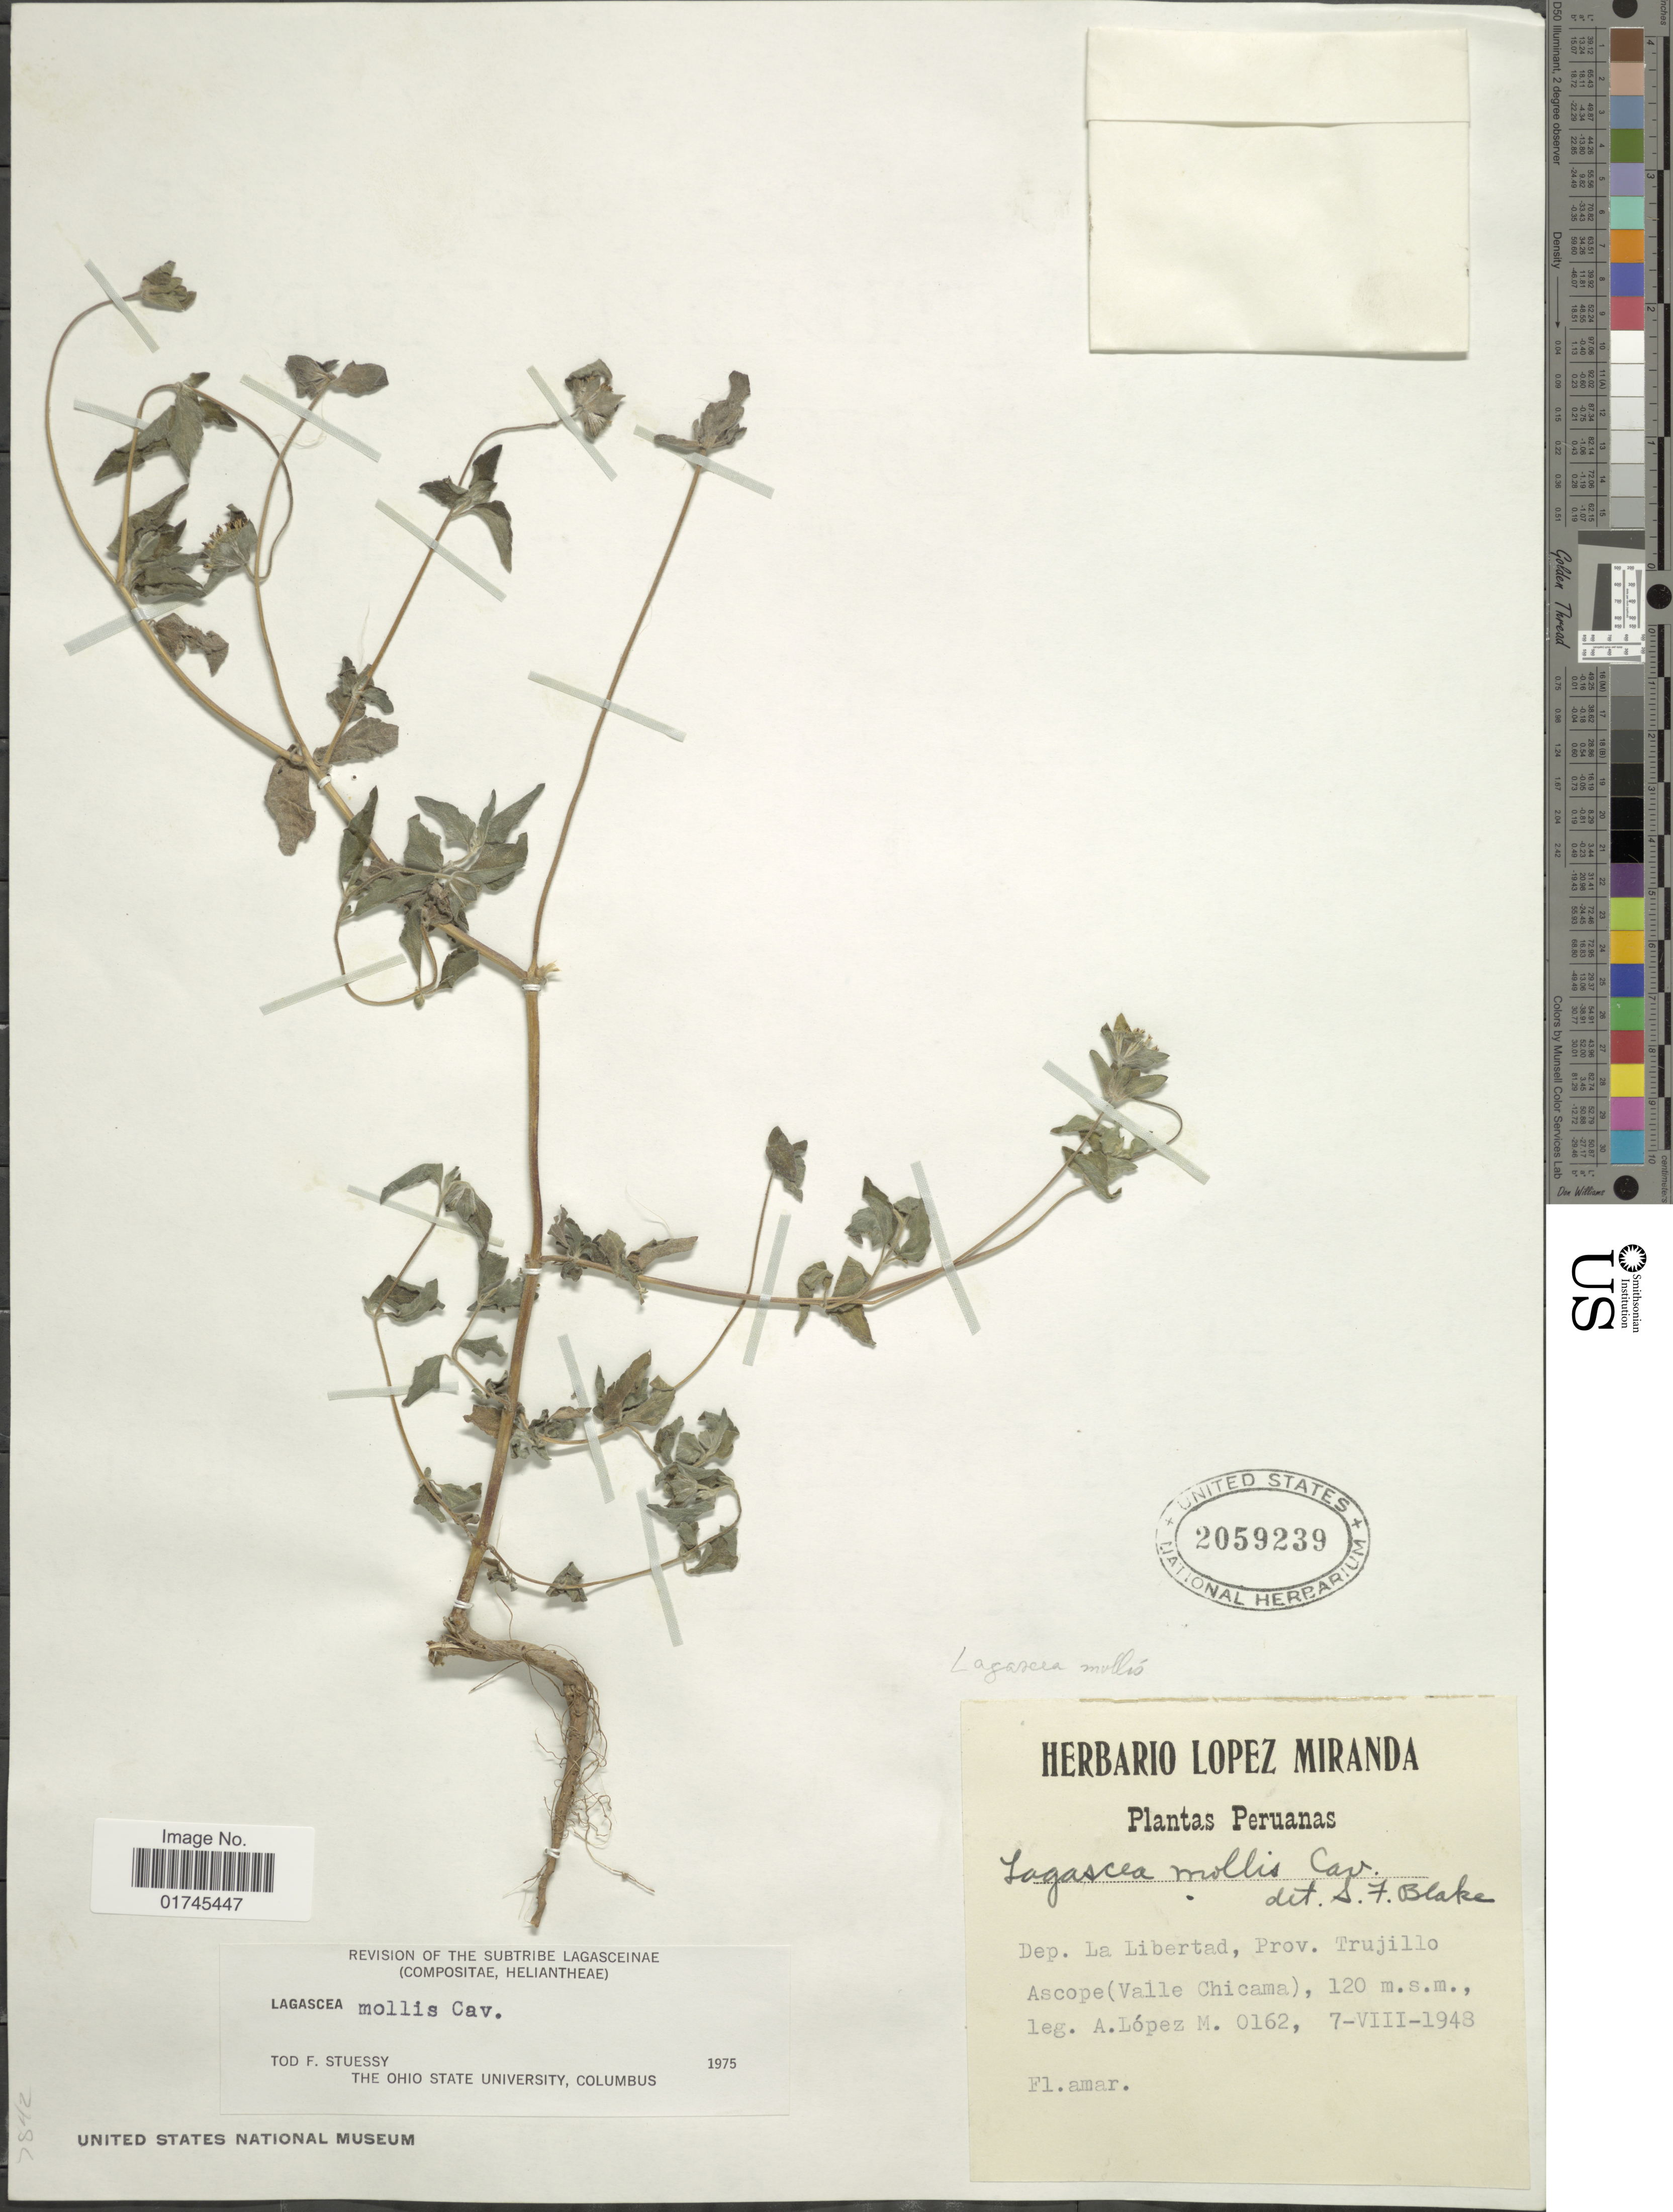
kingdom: Plantae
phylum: Tracheophyta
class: Magnoliopsida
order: Asterales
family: Asteraceae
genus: Lagascea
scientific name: Lagascea mollis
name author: Cav.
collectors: A. López M.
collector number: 0162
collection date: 1948-08-07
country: Peru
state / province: La Libertad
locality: Prov. Trujillo, Ascope (Valle Chicama).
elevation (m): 120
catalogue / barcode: US 2059239